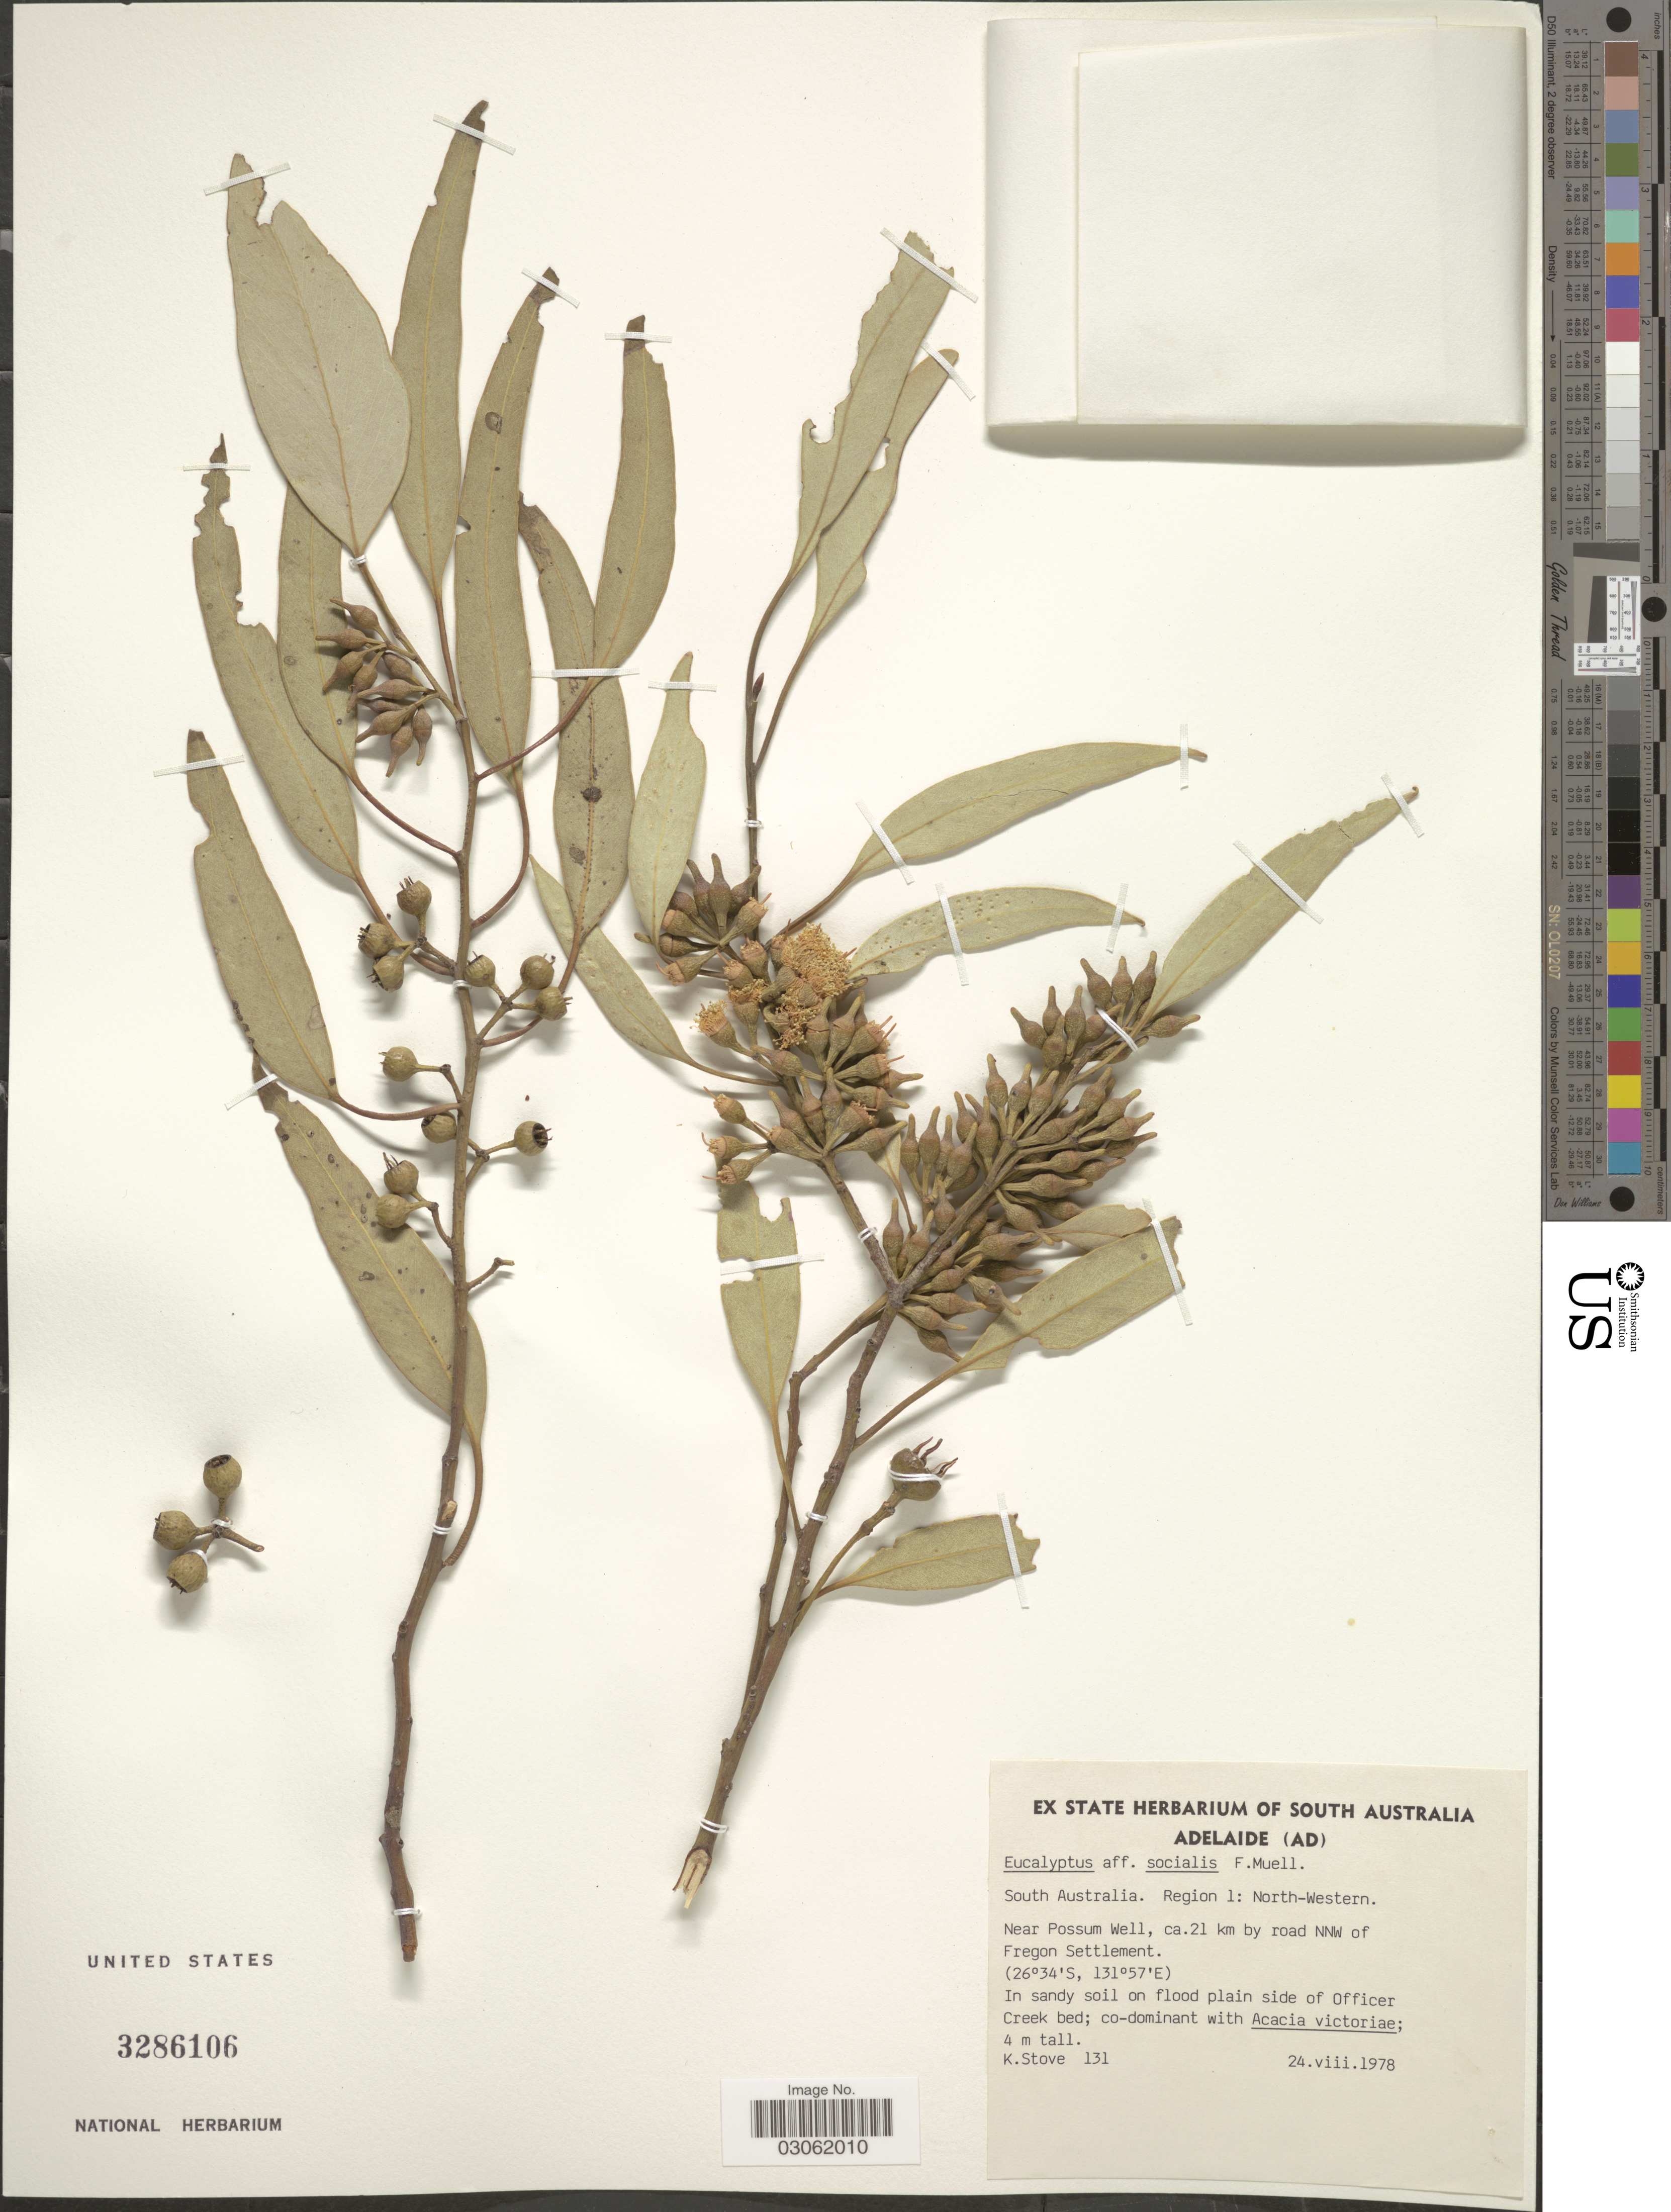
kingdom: Plantae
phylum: Tracheophyta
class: Magnoliopsida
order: Myrtales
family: Myrtaceae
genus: Eucalyptus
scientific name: Eucalyptus socialis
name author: F. Muell. ex Miq.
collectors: K. Stove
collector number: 131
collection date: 1978-08-24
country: Australia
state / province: South Australia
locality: Region I: North-Western. Near Possum Well, ca. 21 km by road NNW of Fregon Settlement. On flood plain side of Officer Creek bed.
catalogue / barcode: US 3286106